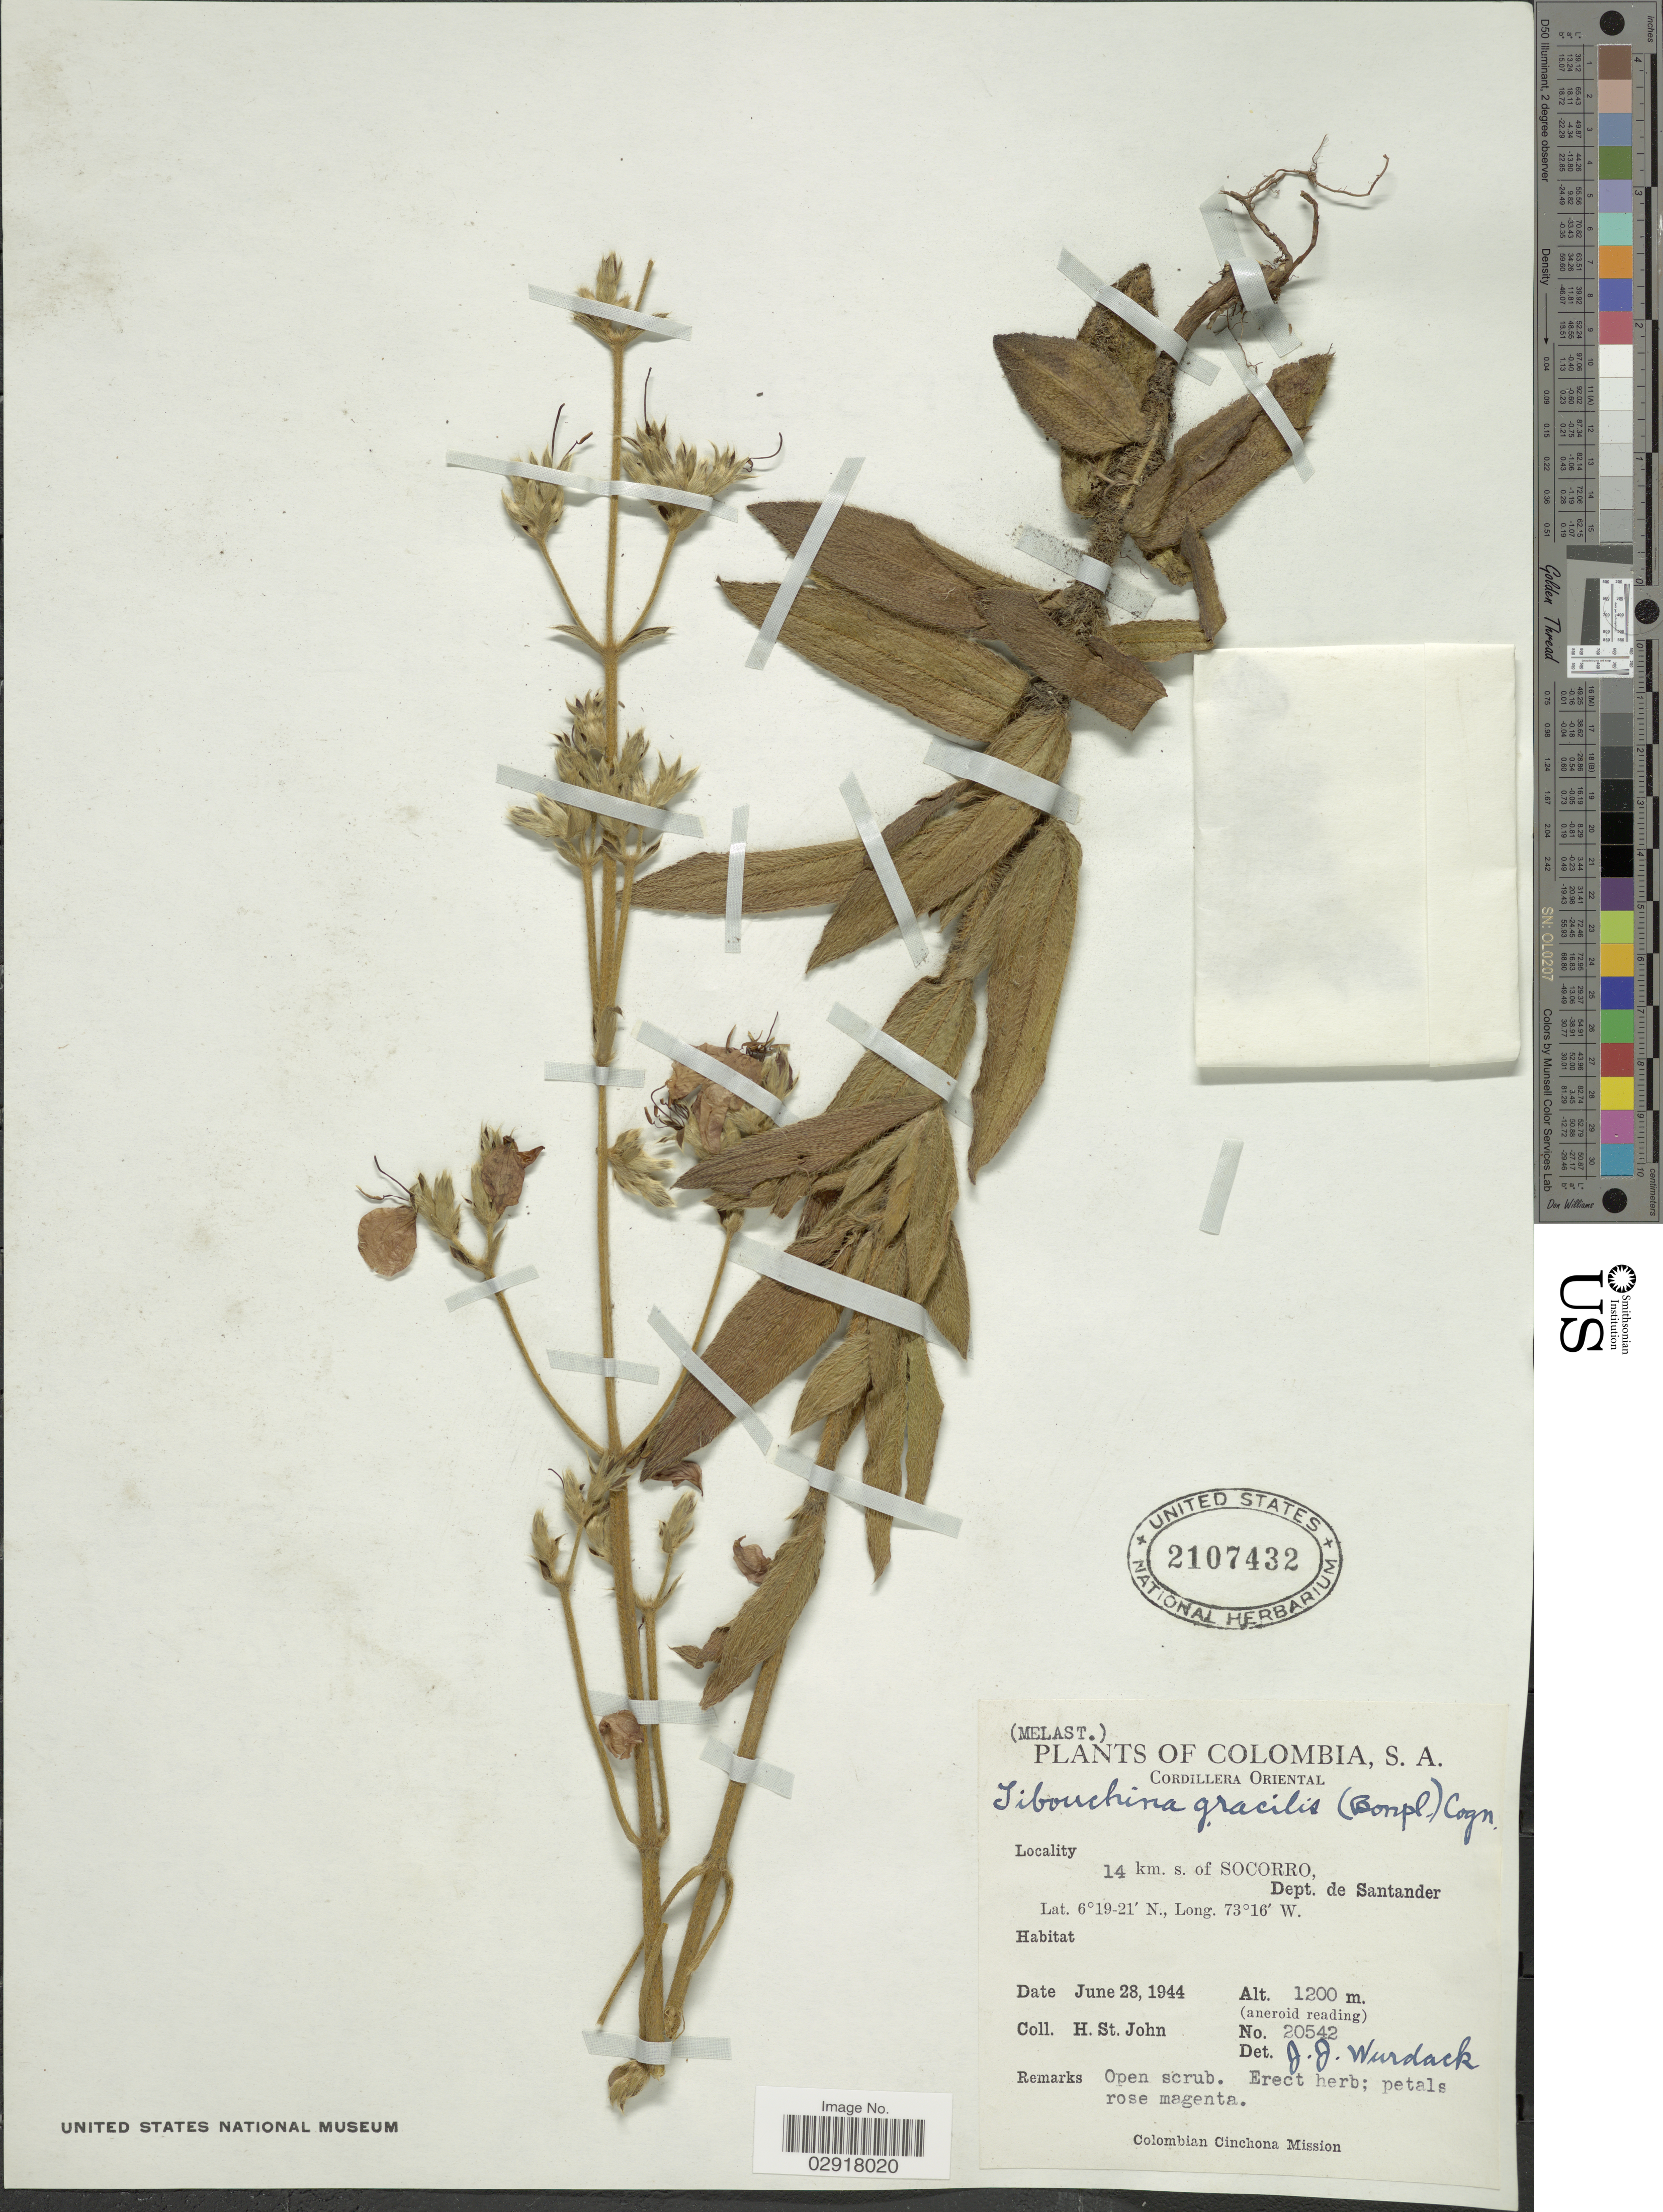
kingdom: Plantae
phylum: Tracheophyta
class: Magnoliopsida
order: Myrtales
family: Melastomataceae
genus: Chaetogastra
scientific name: Chaetogastra gracilis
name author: (Bonpl.) DC.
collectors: H. St. John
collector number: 20542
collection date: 1944-06-28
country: Colombia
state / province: Santander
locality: Cordillera Oriental. 14 km. s. of Socorro, Dept. de Santander.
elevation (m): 1200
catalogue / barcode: US 2107432